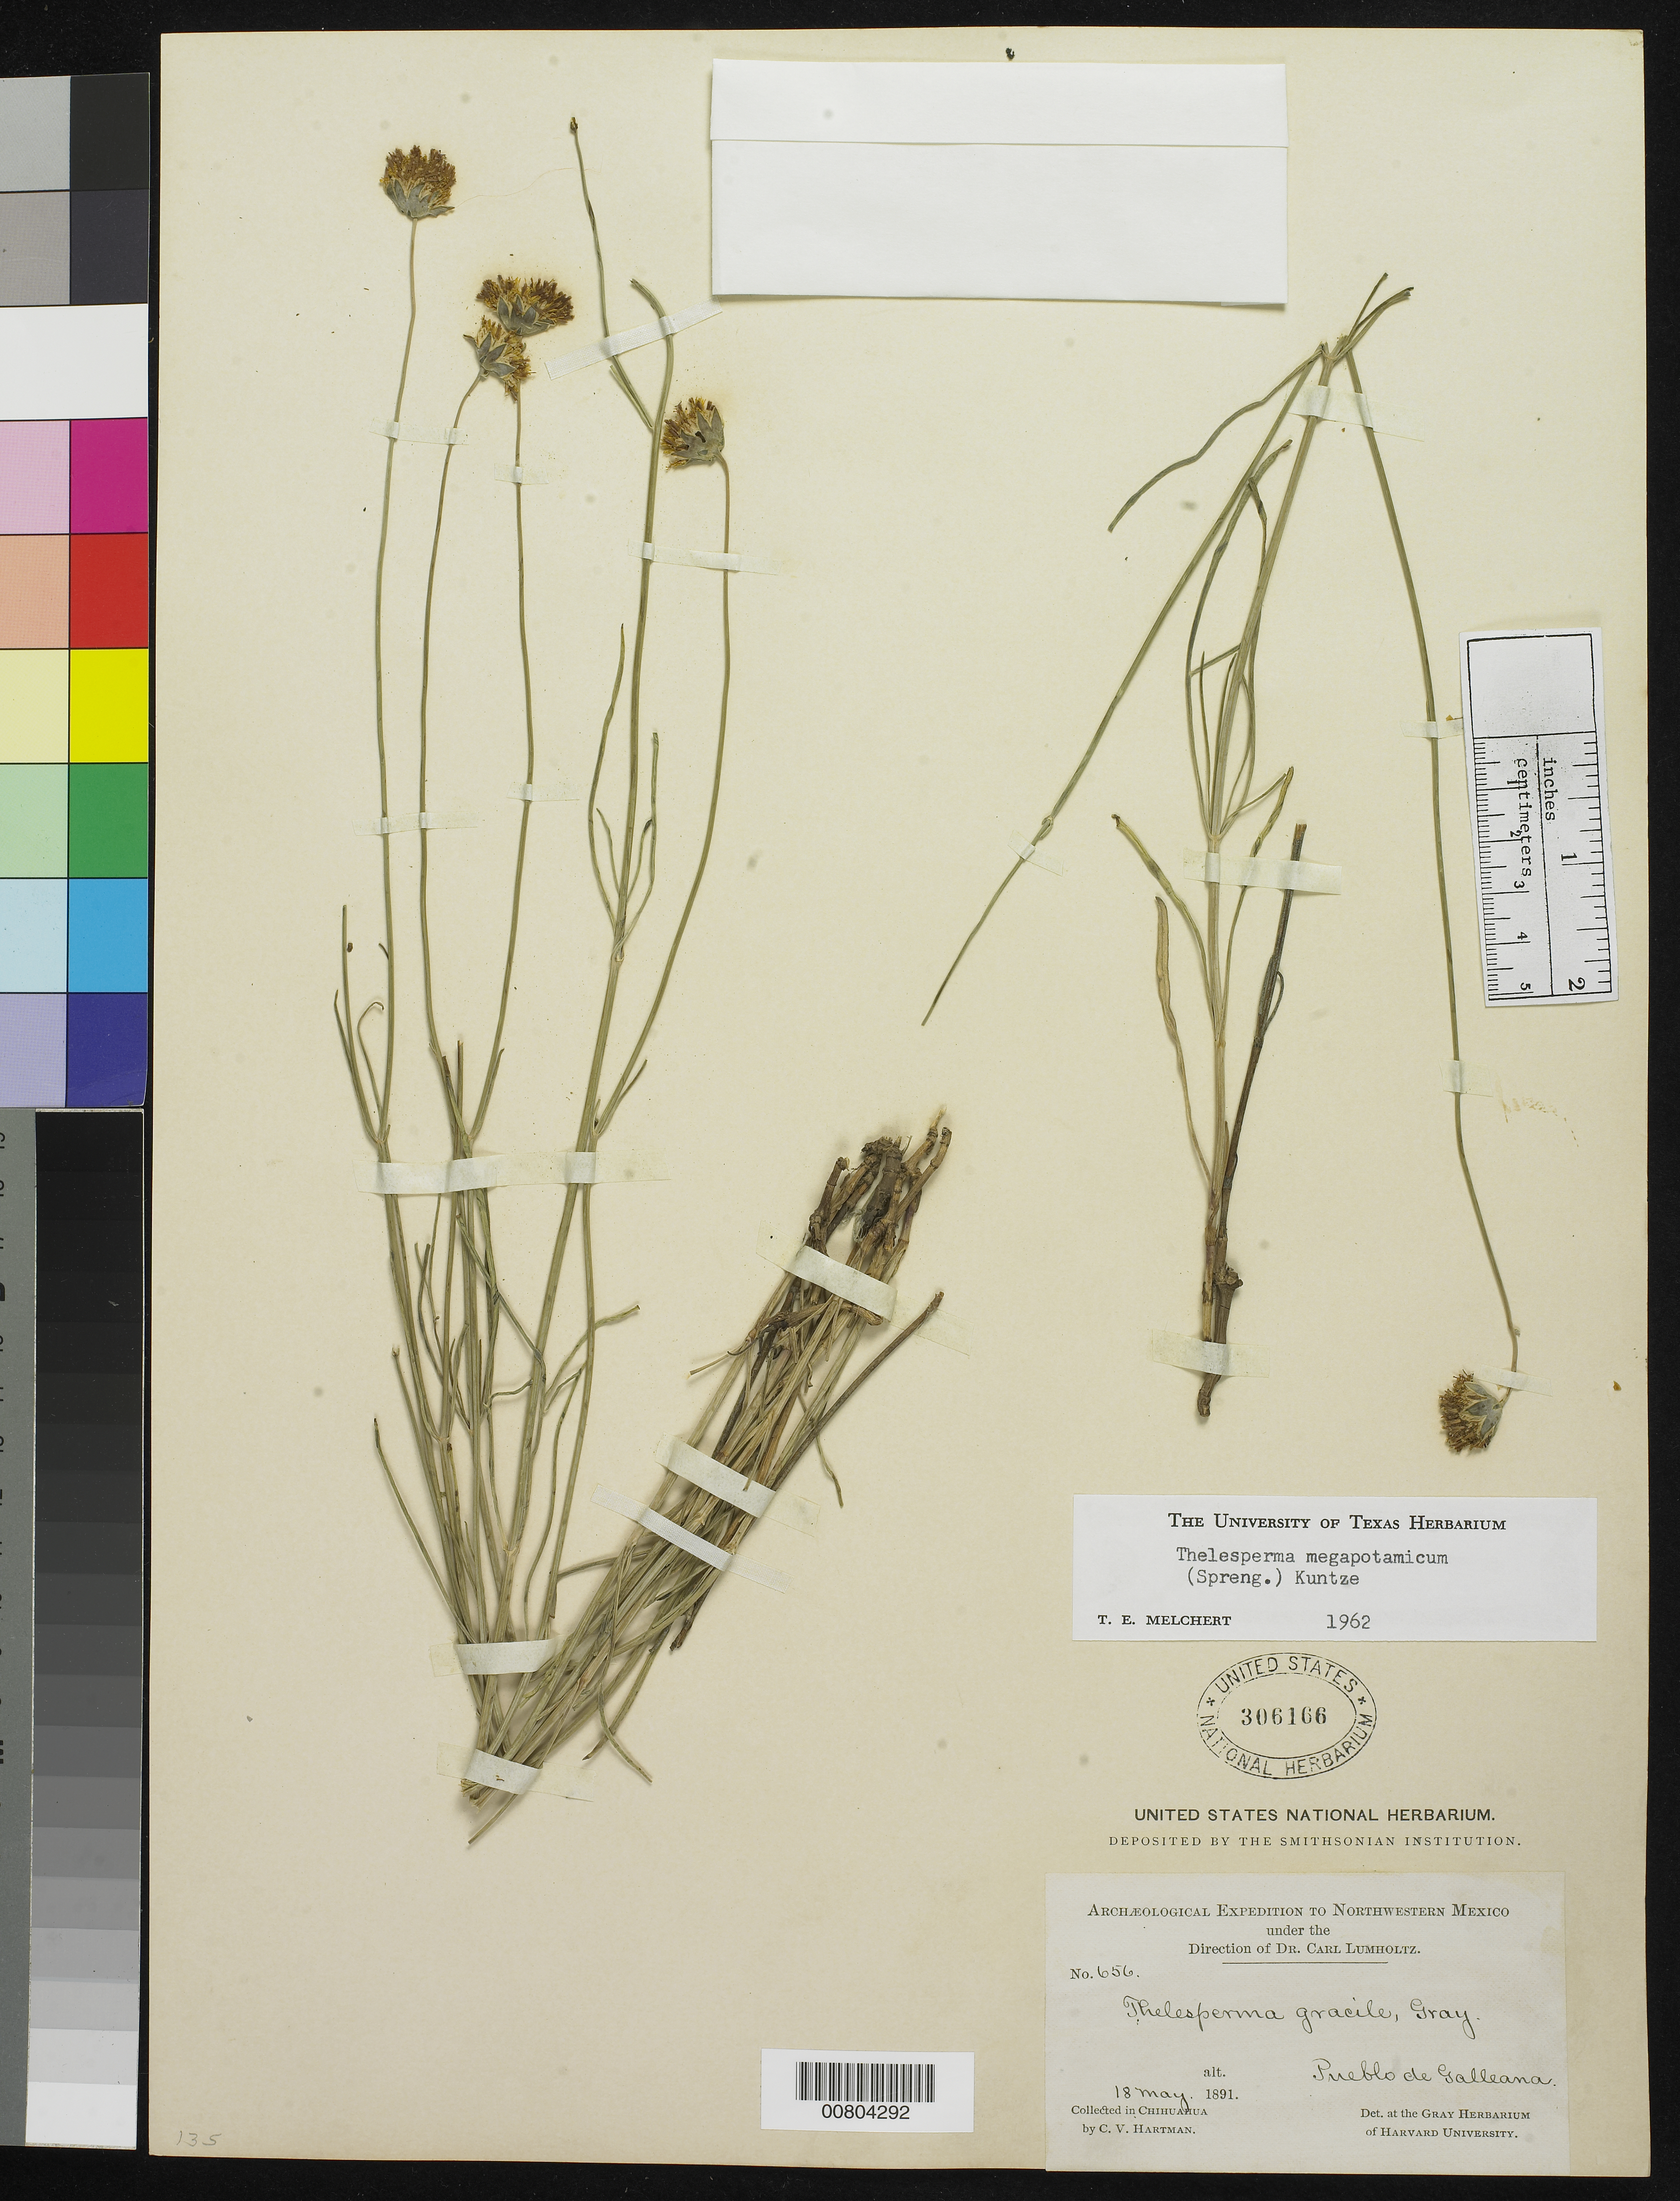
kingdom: Plantae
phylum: Tracheophyta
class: Magnoliopsida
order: Asterales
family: Asteraceae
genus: Thelesperma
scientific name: Thelesperma megapotamicum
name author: (Spreng.) Herter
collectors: C. V. Hartman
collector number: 656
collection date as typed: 18 May 1891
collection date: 1891-05-18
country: Mexico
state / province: Chihuahua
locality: Pueblo de Galeana, Chihuahua.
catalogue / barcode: US 306166